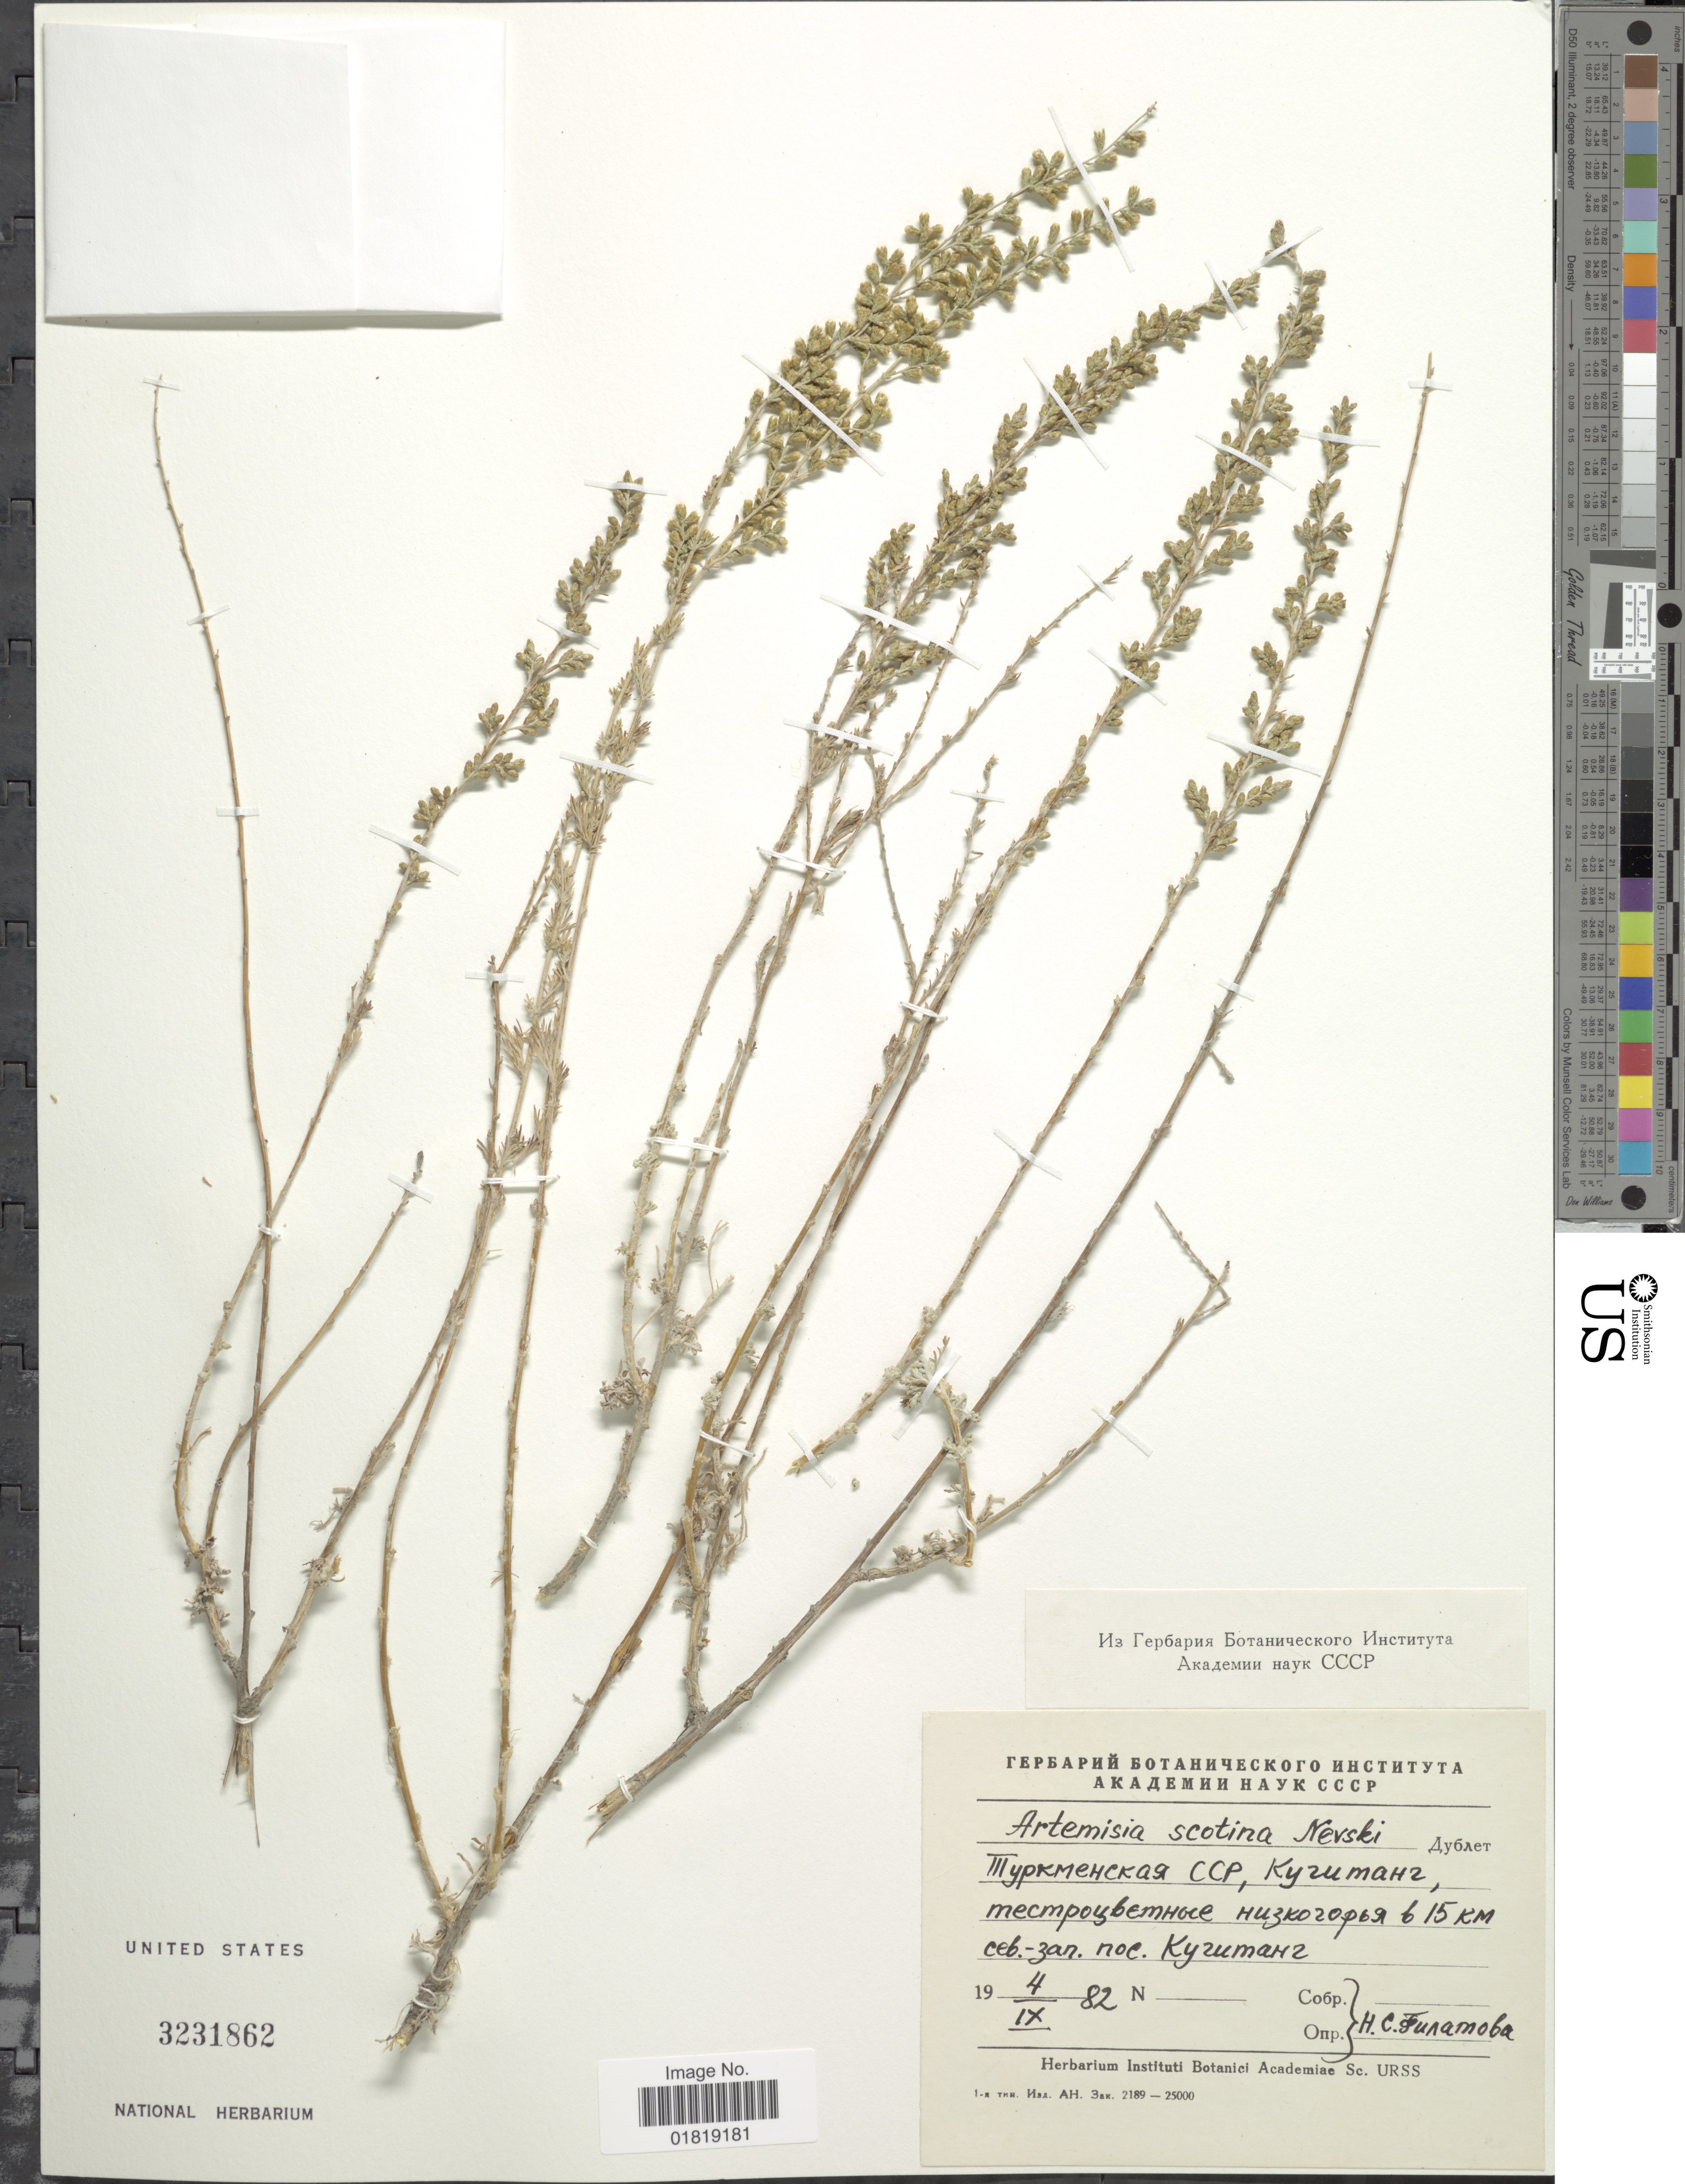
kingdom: Plantae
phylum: Tracheophyta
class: Magnoliopsida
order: Asterales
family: Asteraceae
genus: Artemisia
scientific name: Artemisia scotina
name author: Nevski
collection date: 1982-09-04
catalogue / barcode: US 3231862